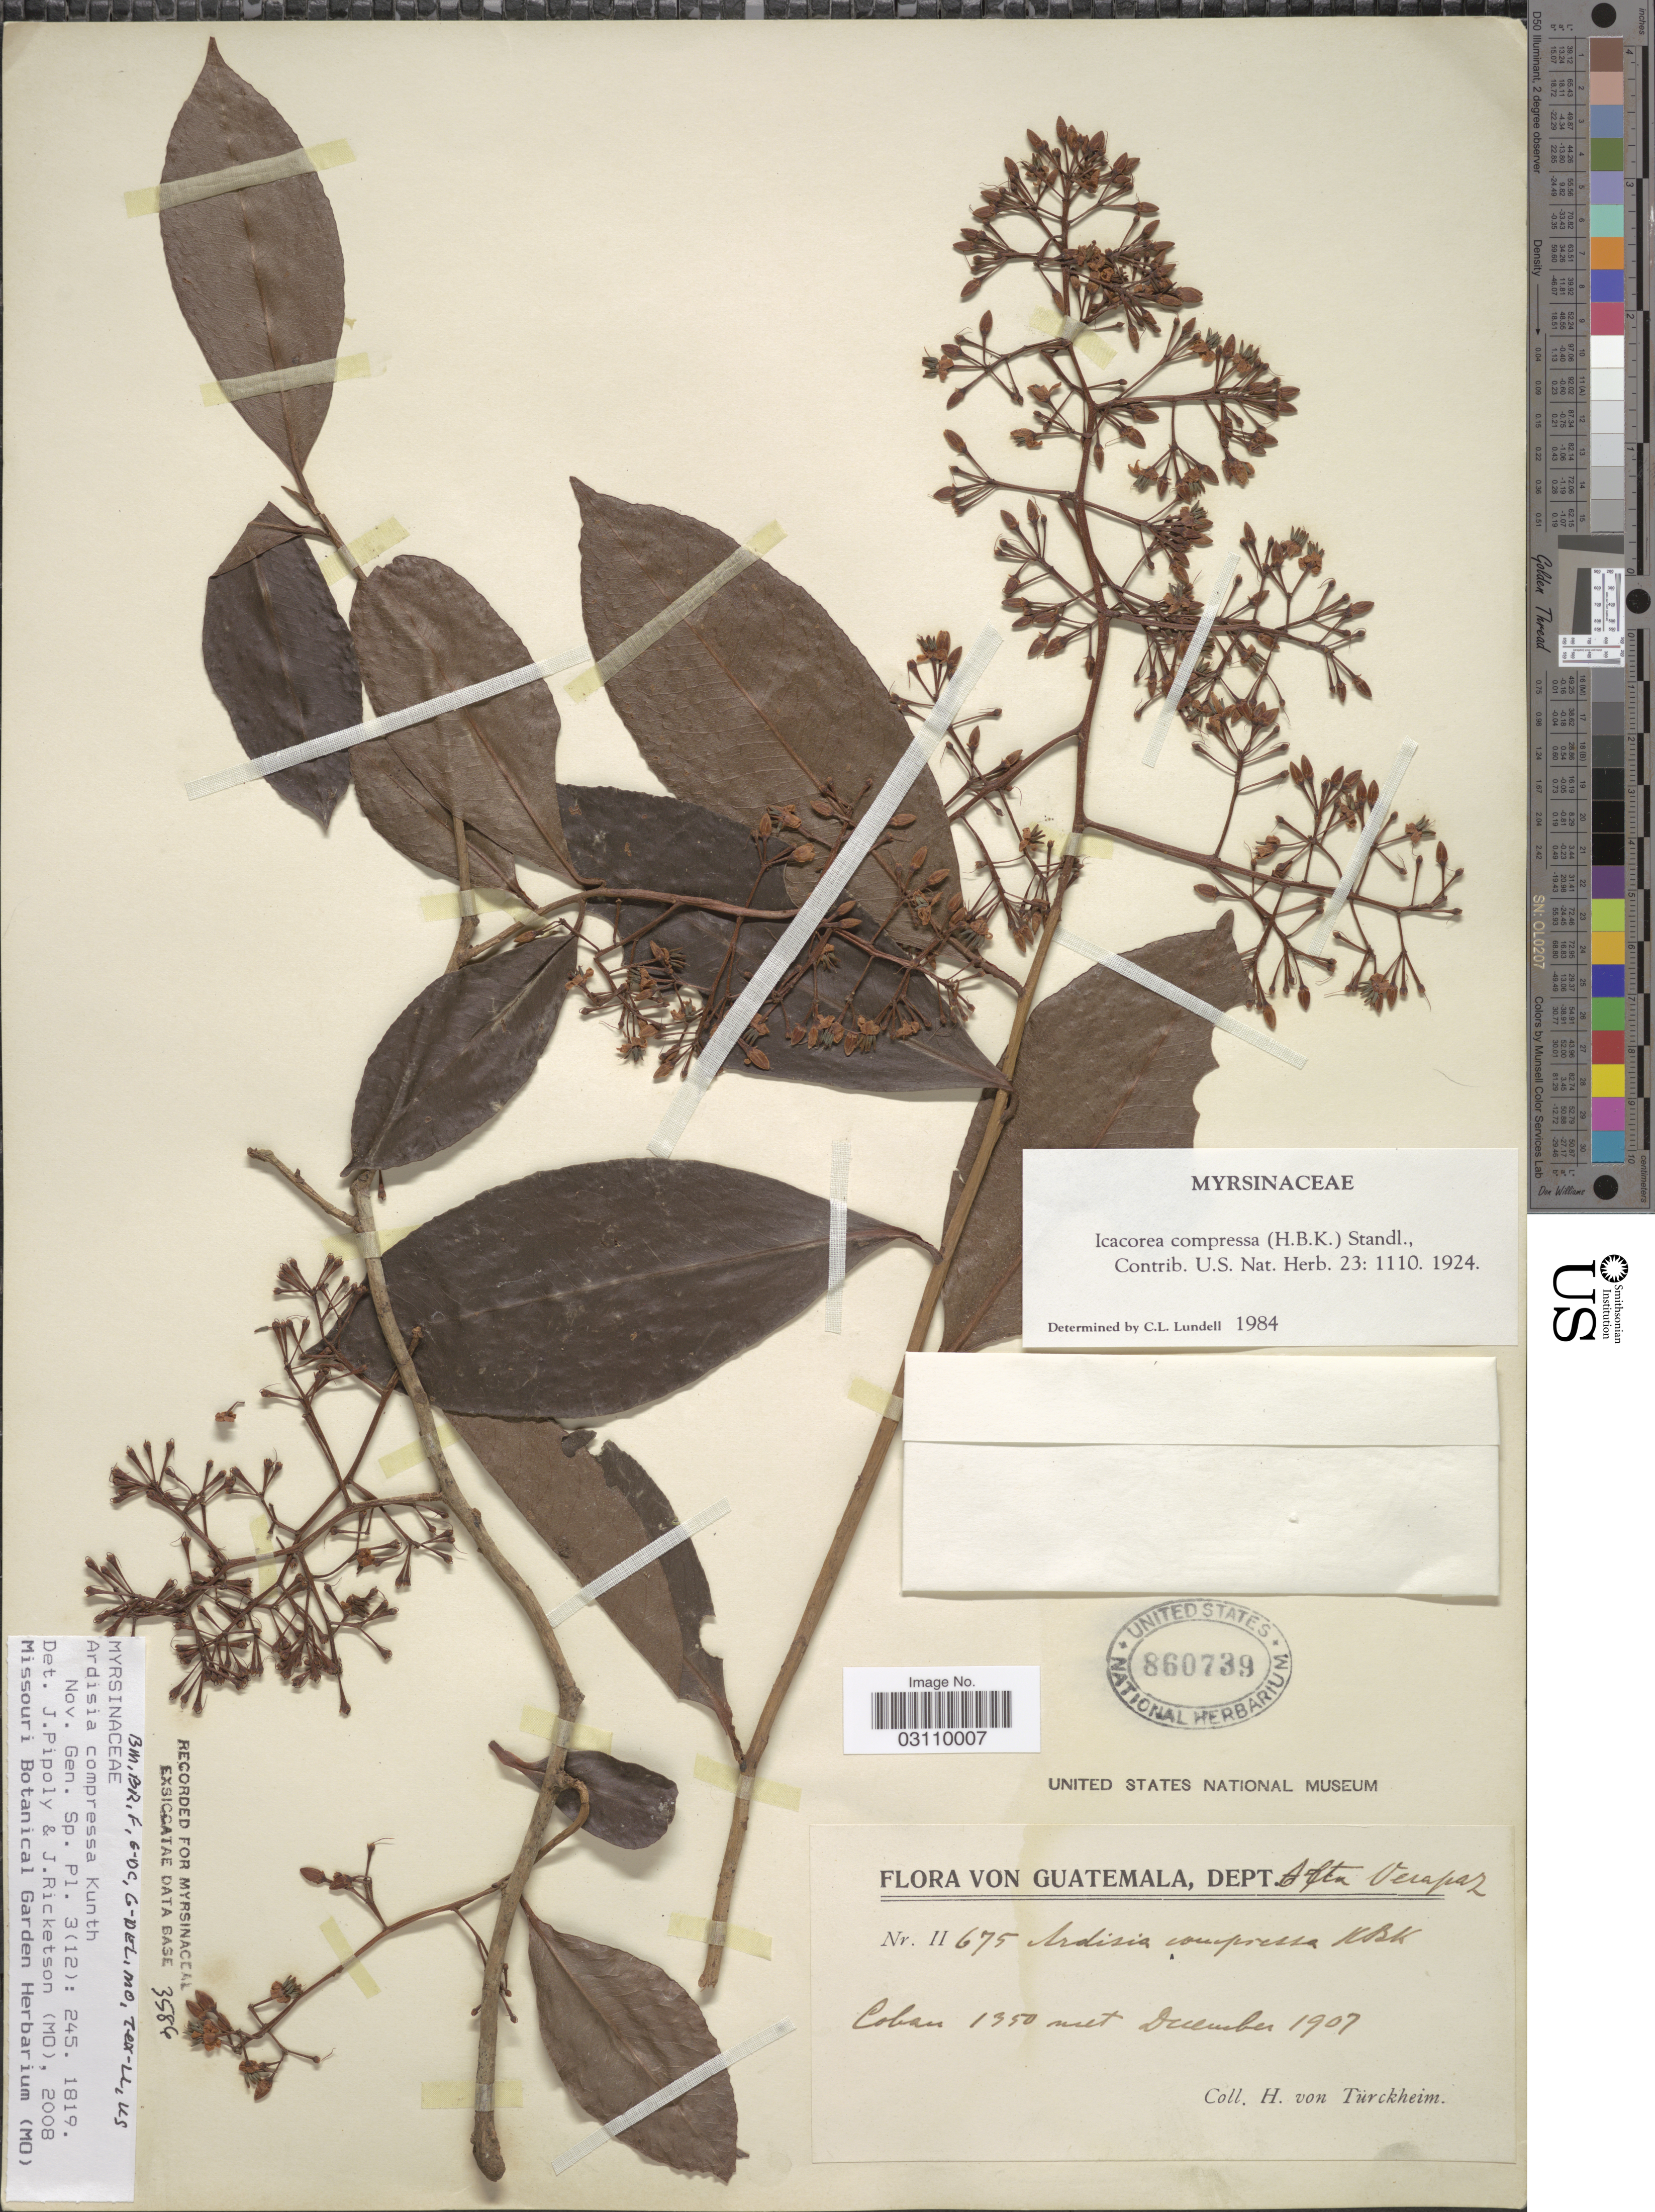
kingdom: Plantae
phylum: Tracheophyta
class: Magnoliopsida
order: Ericales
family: Primulaceae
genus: Ardisia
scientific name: Ardisia compressa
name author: Kunth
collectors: H. von Türckheim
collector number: II675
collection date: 1907-12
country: Guatemala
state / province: Alta Verapaz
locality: Dept. Alta Verapaz. Coban.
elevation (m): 1350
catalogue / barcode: US 860739